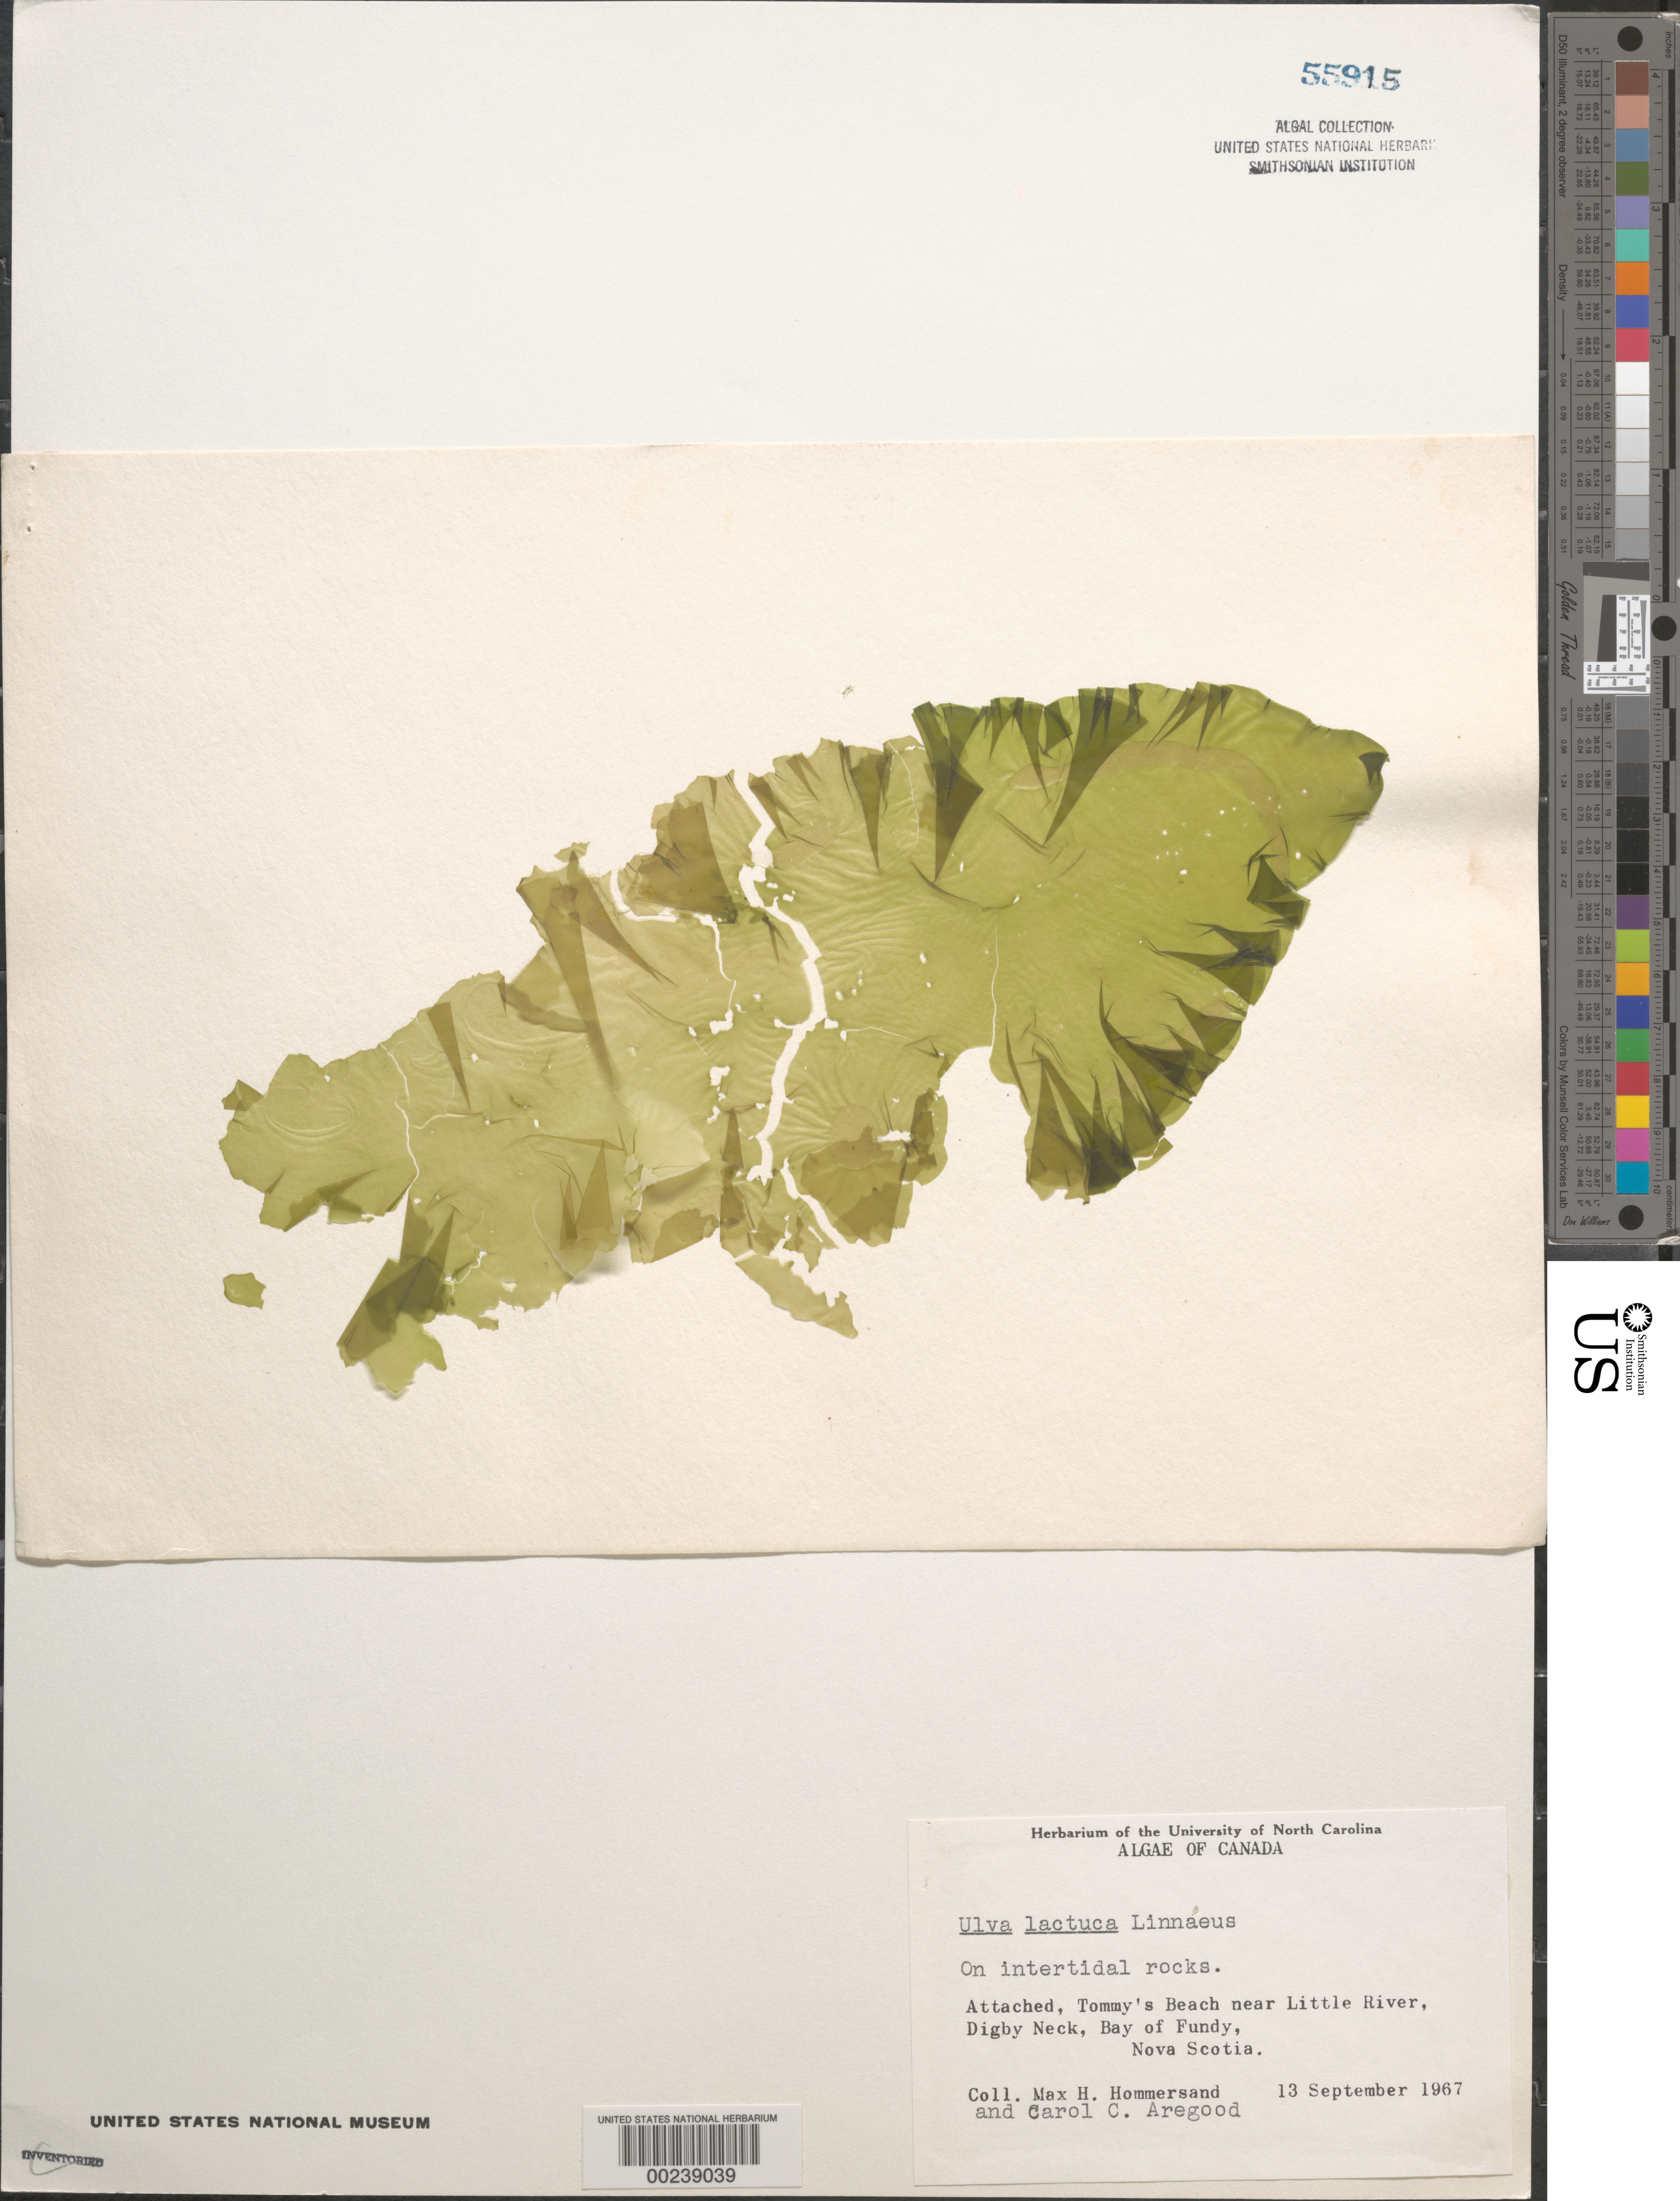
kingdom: Plantae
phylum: Chlorophyta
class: Ulvophyceae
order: Ulvales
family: Ulvaceae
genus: Ulva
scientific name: Ulva lactuca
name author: L.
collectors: M. H. Hommersand & C. Aregood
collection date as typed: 13 Sep 1967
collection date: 1967-09-13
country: Canada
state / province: Nova Scotia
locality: Digby Neck, Bay of Fundy, Tommy's Beach near Little River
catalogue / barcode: US 55915